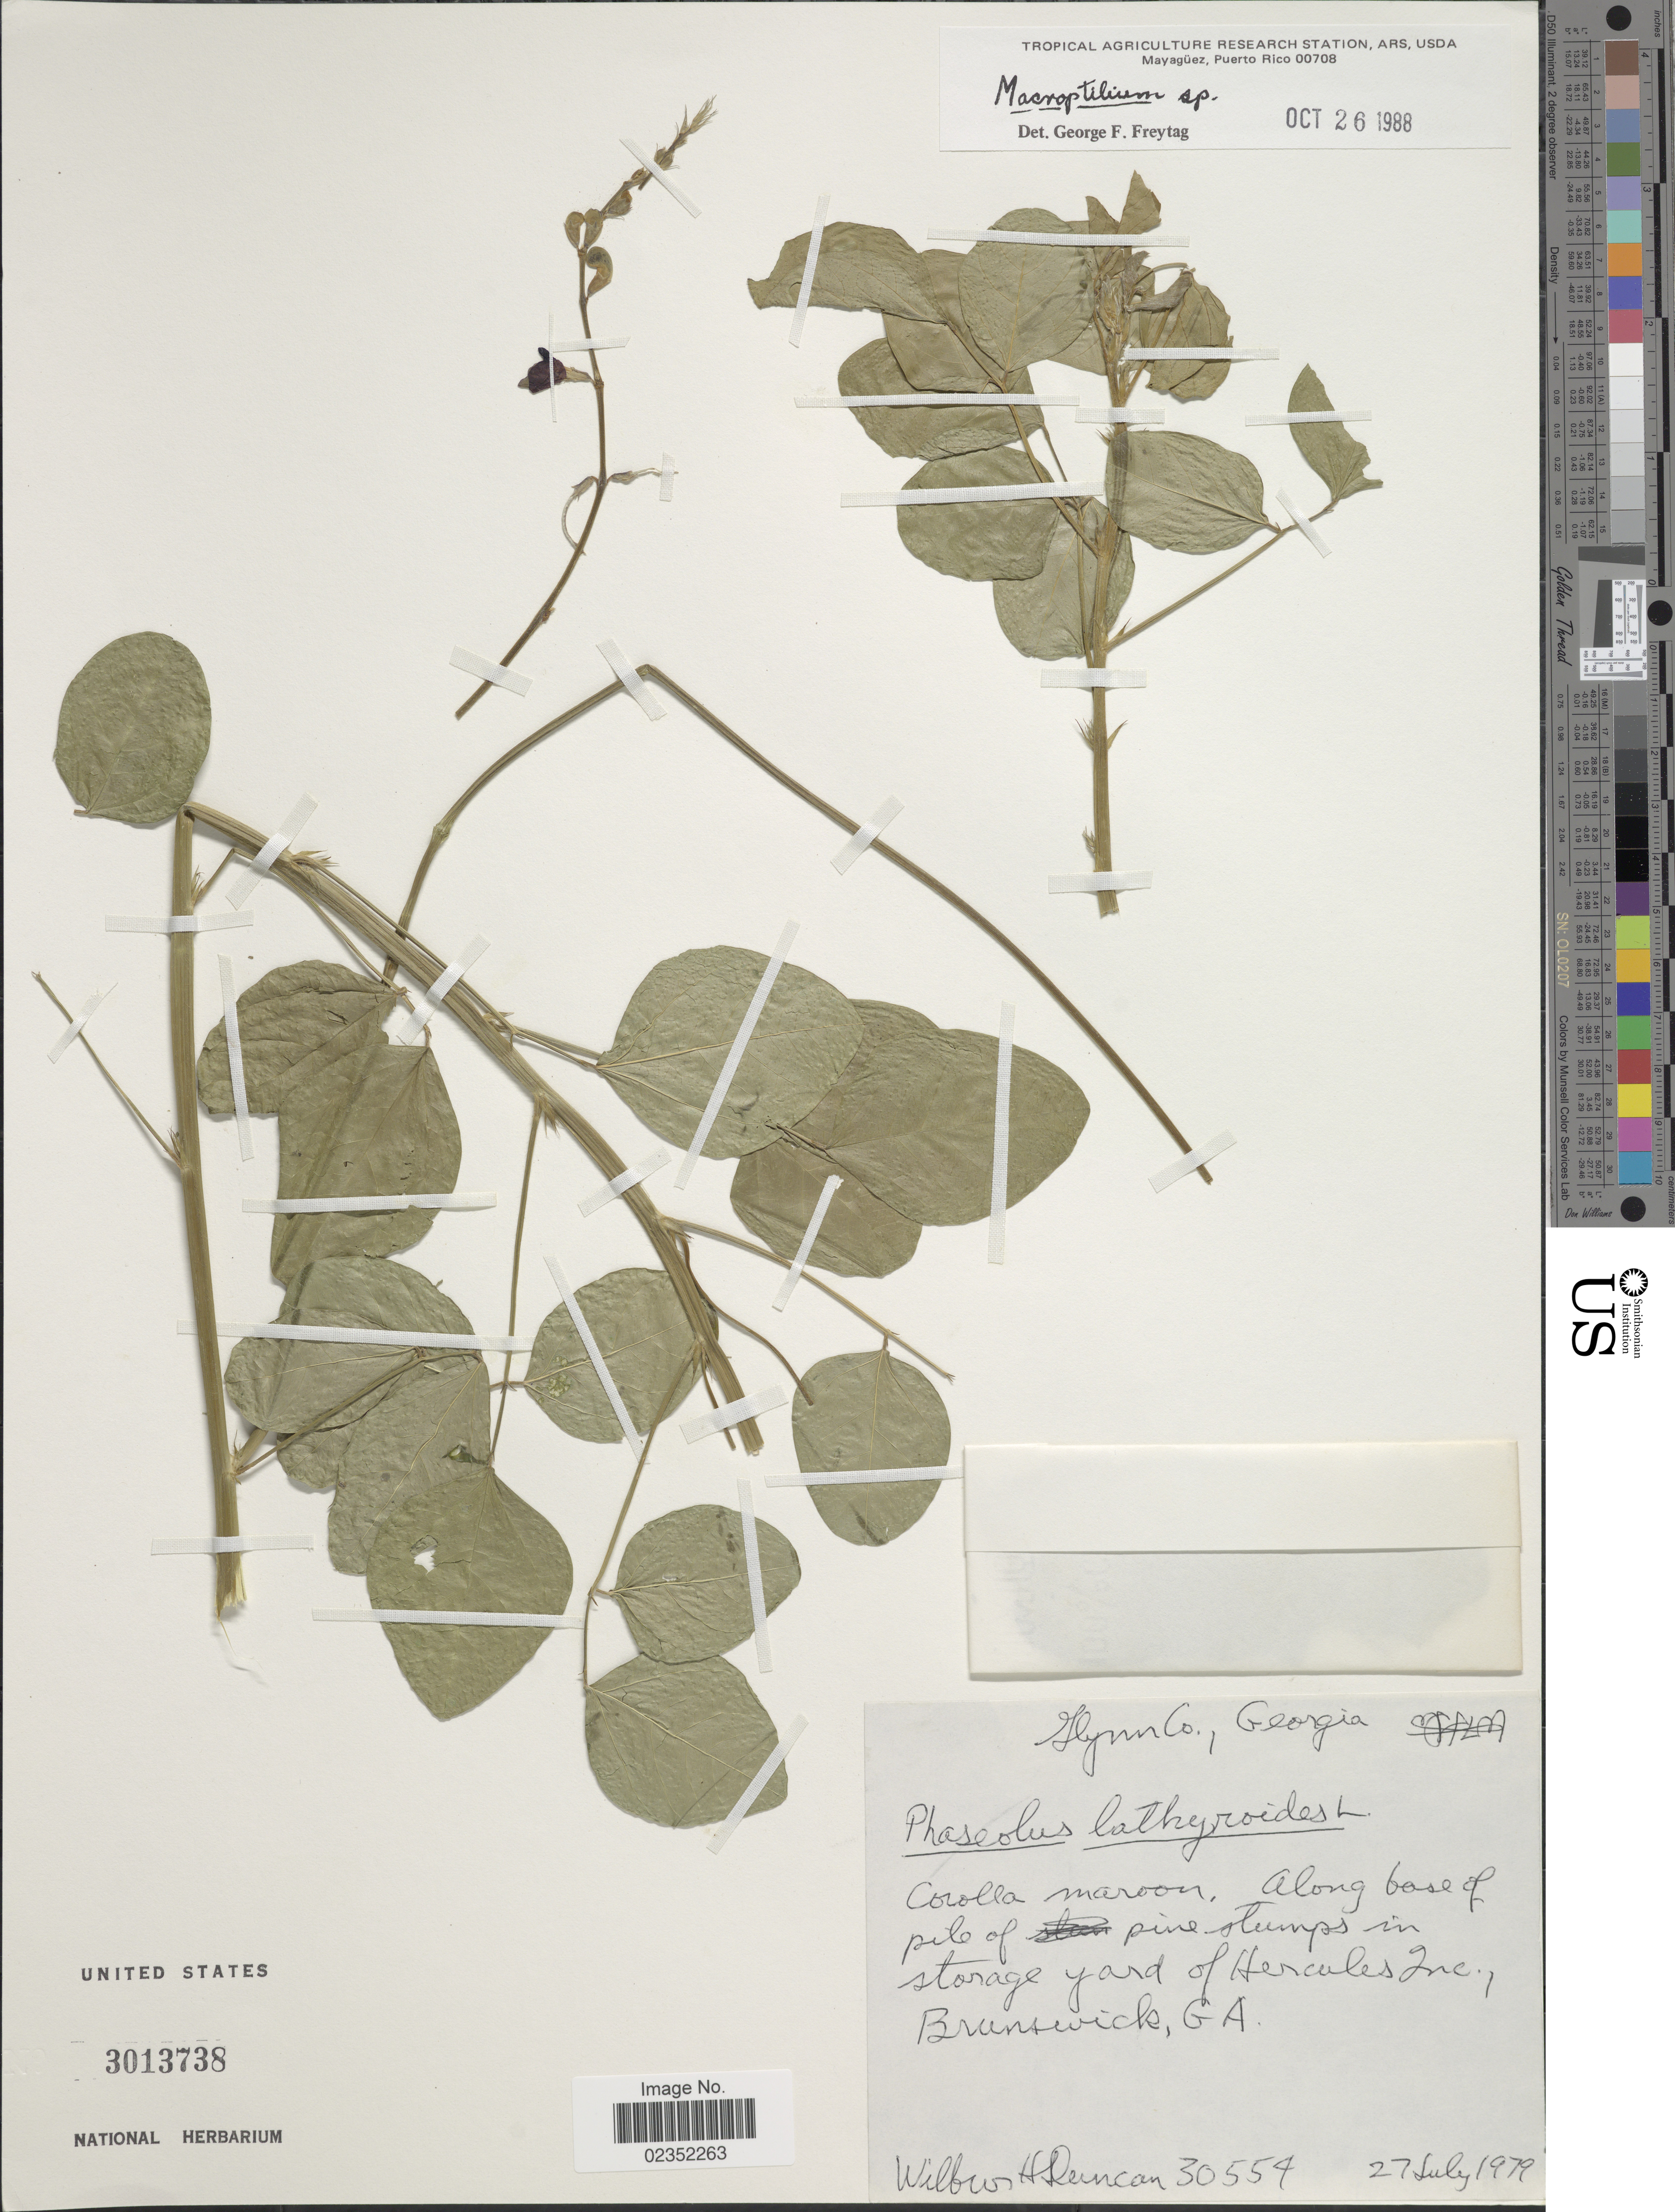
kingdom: Plantae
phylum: Tracheophyta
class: Magnoliopsida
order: Fabales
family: Fabaceae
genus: Macroptilium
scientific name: Macroptilium lathyroides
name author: (L.) Urb.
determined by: Ribeiro, C. L.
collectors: W. H. Duncan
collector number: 30554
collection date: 1979-07-27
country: United States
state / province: Georgia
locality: Glynn Co., Georgia. Along base of pile of pine stumps in storage yard of Hercules Inc., Brunswick, GA.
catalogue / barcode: US 3013738